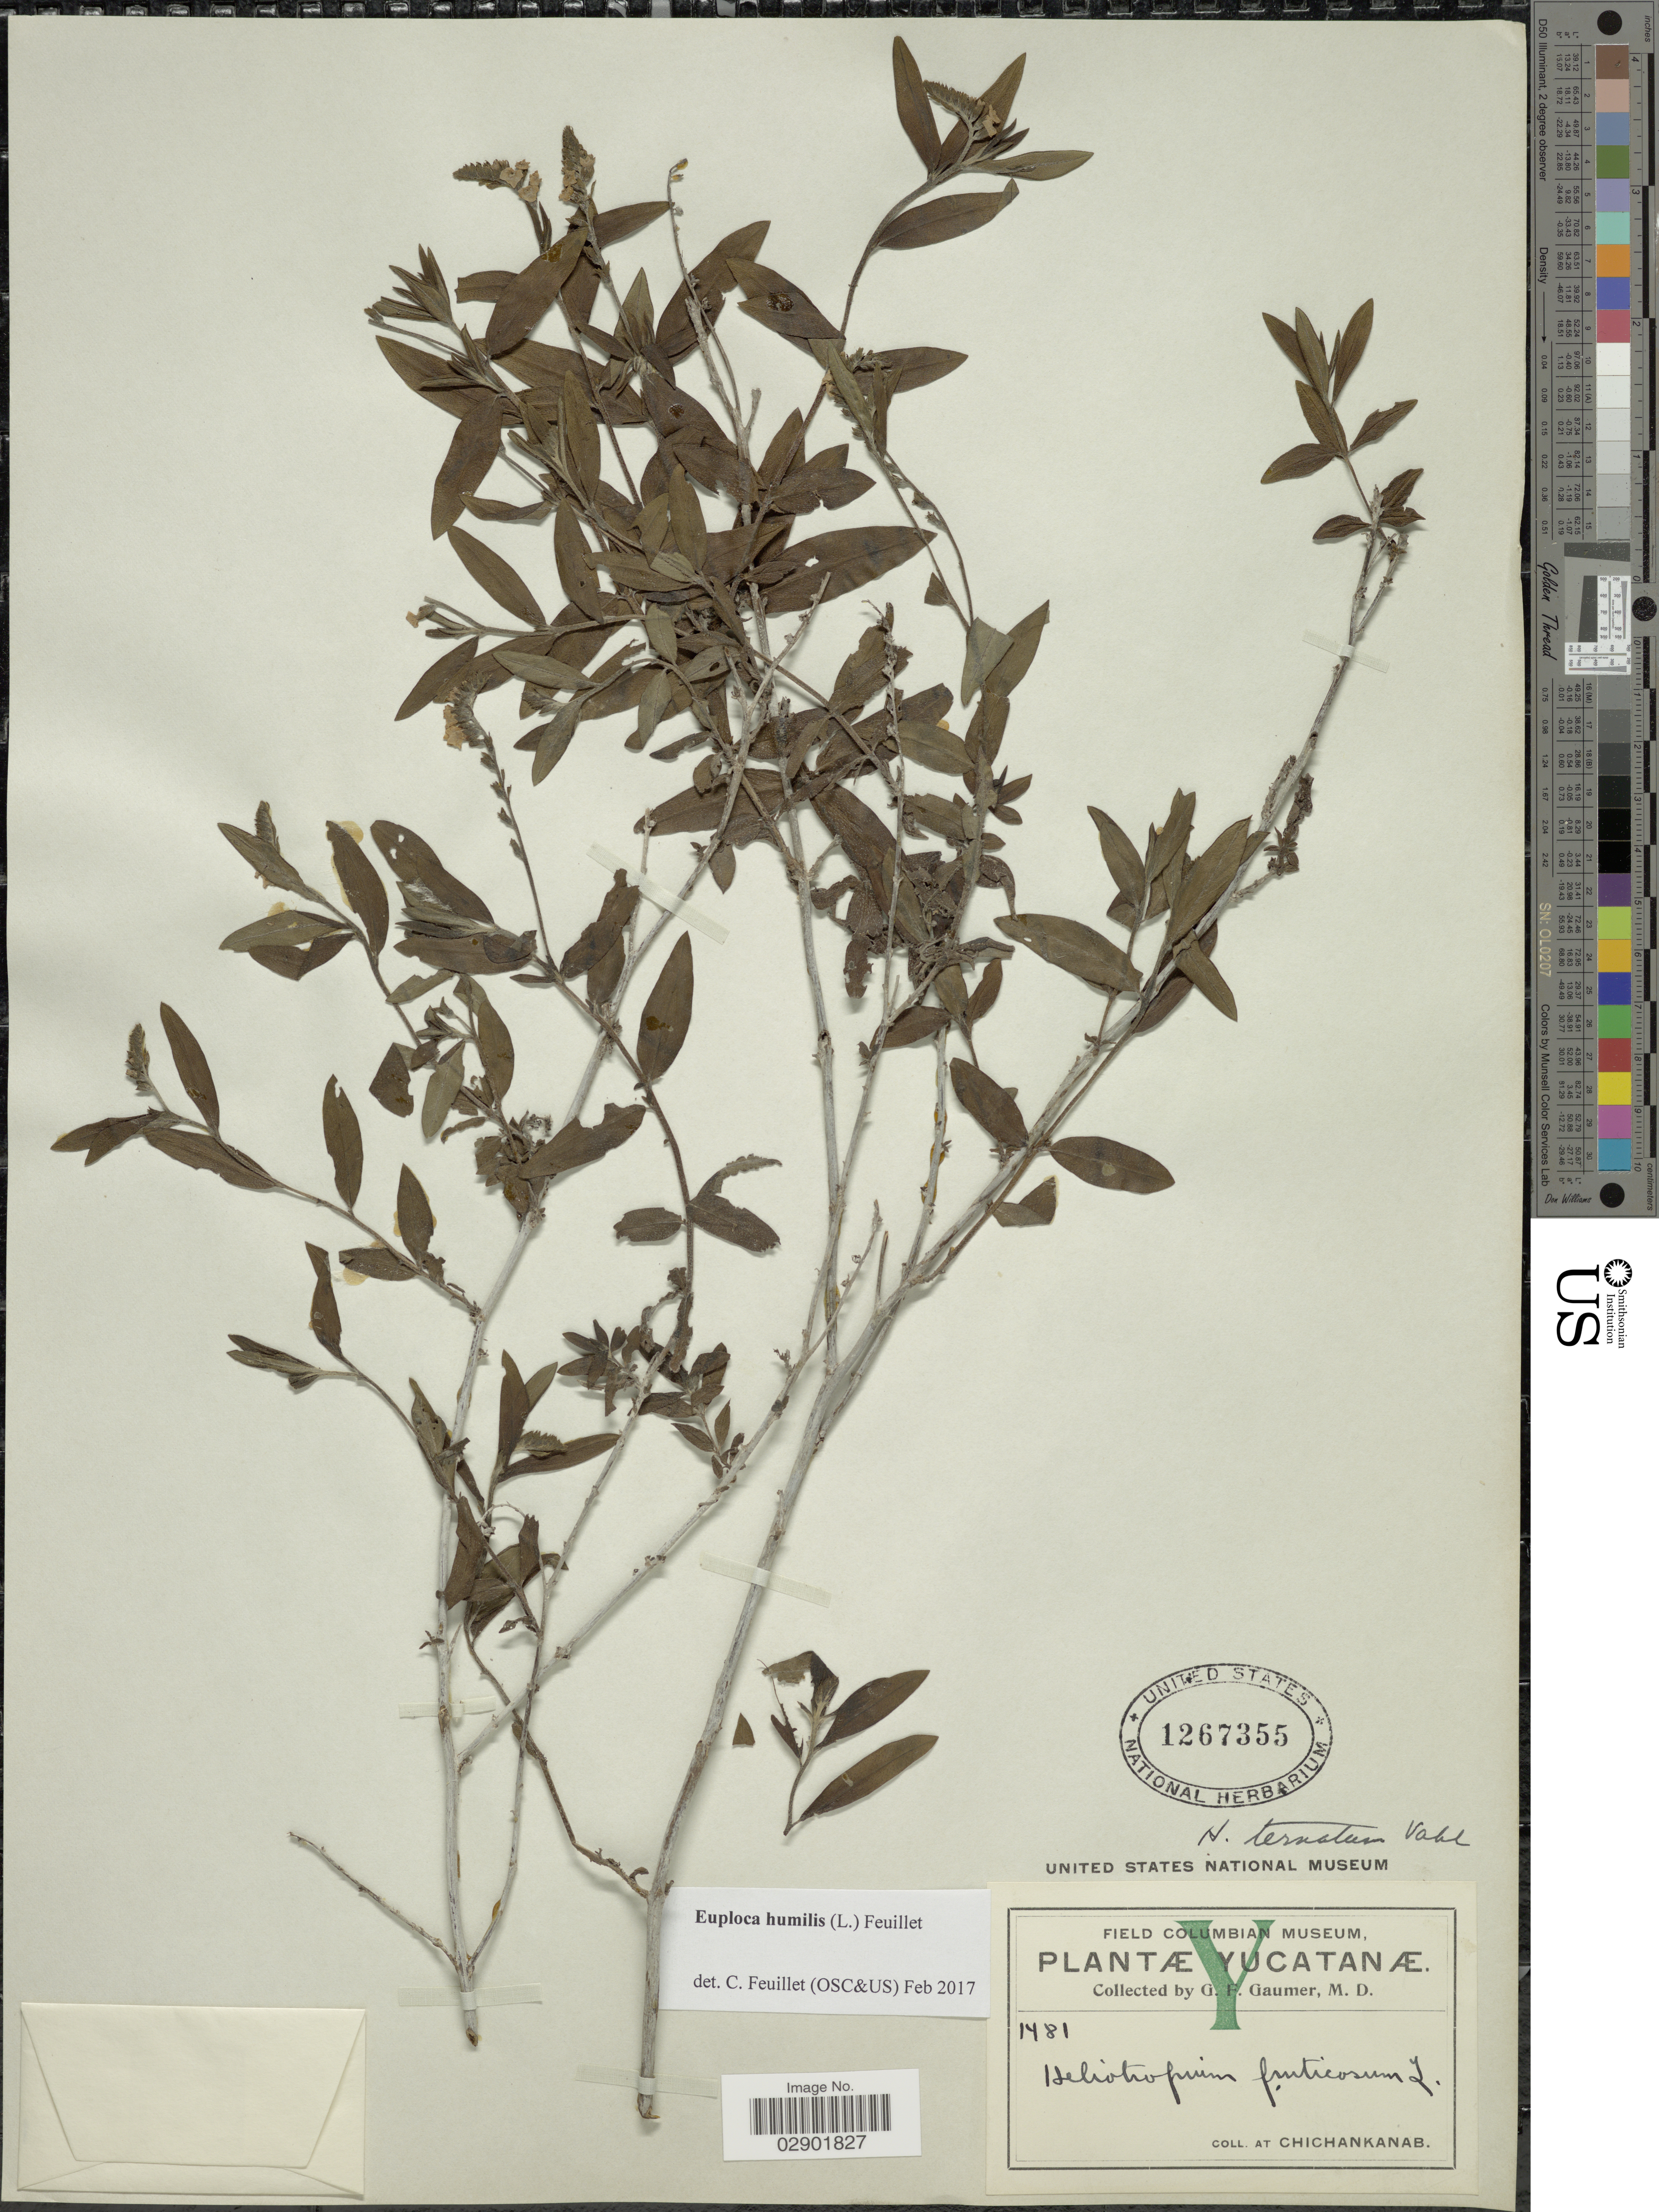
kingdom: Plantae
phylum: Tracheophyta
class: Magnoliopsida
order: Boraginales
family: Heliotropiaceae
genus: Euploca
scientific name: Euploca humilis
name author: (L.) Feuillet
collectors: G. F. Gaumer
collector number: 1481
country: Mexico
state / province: Yucatán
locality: Chichankanab.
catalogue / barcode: US 1267355